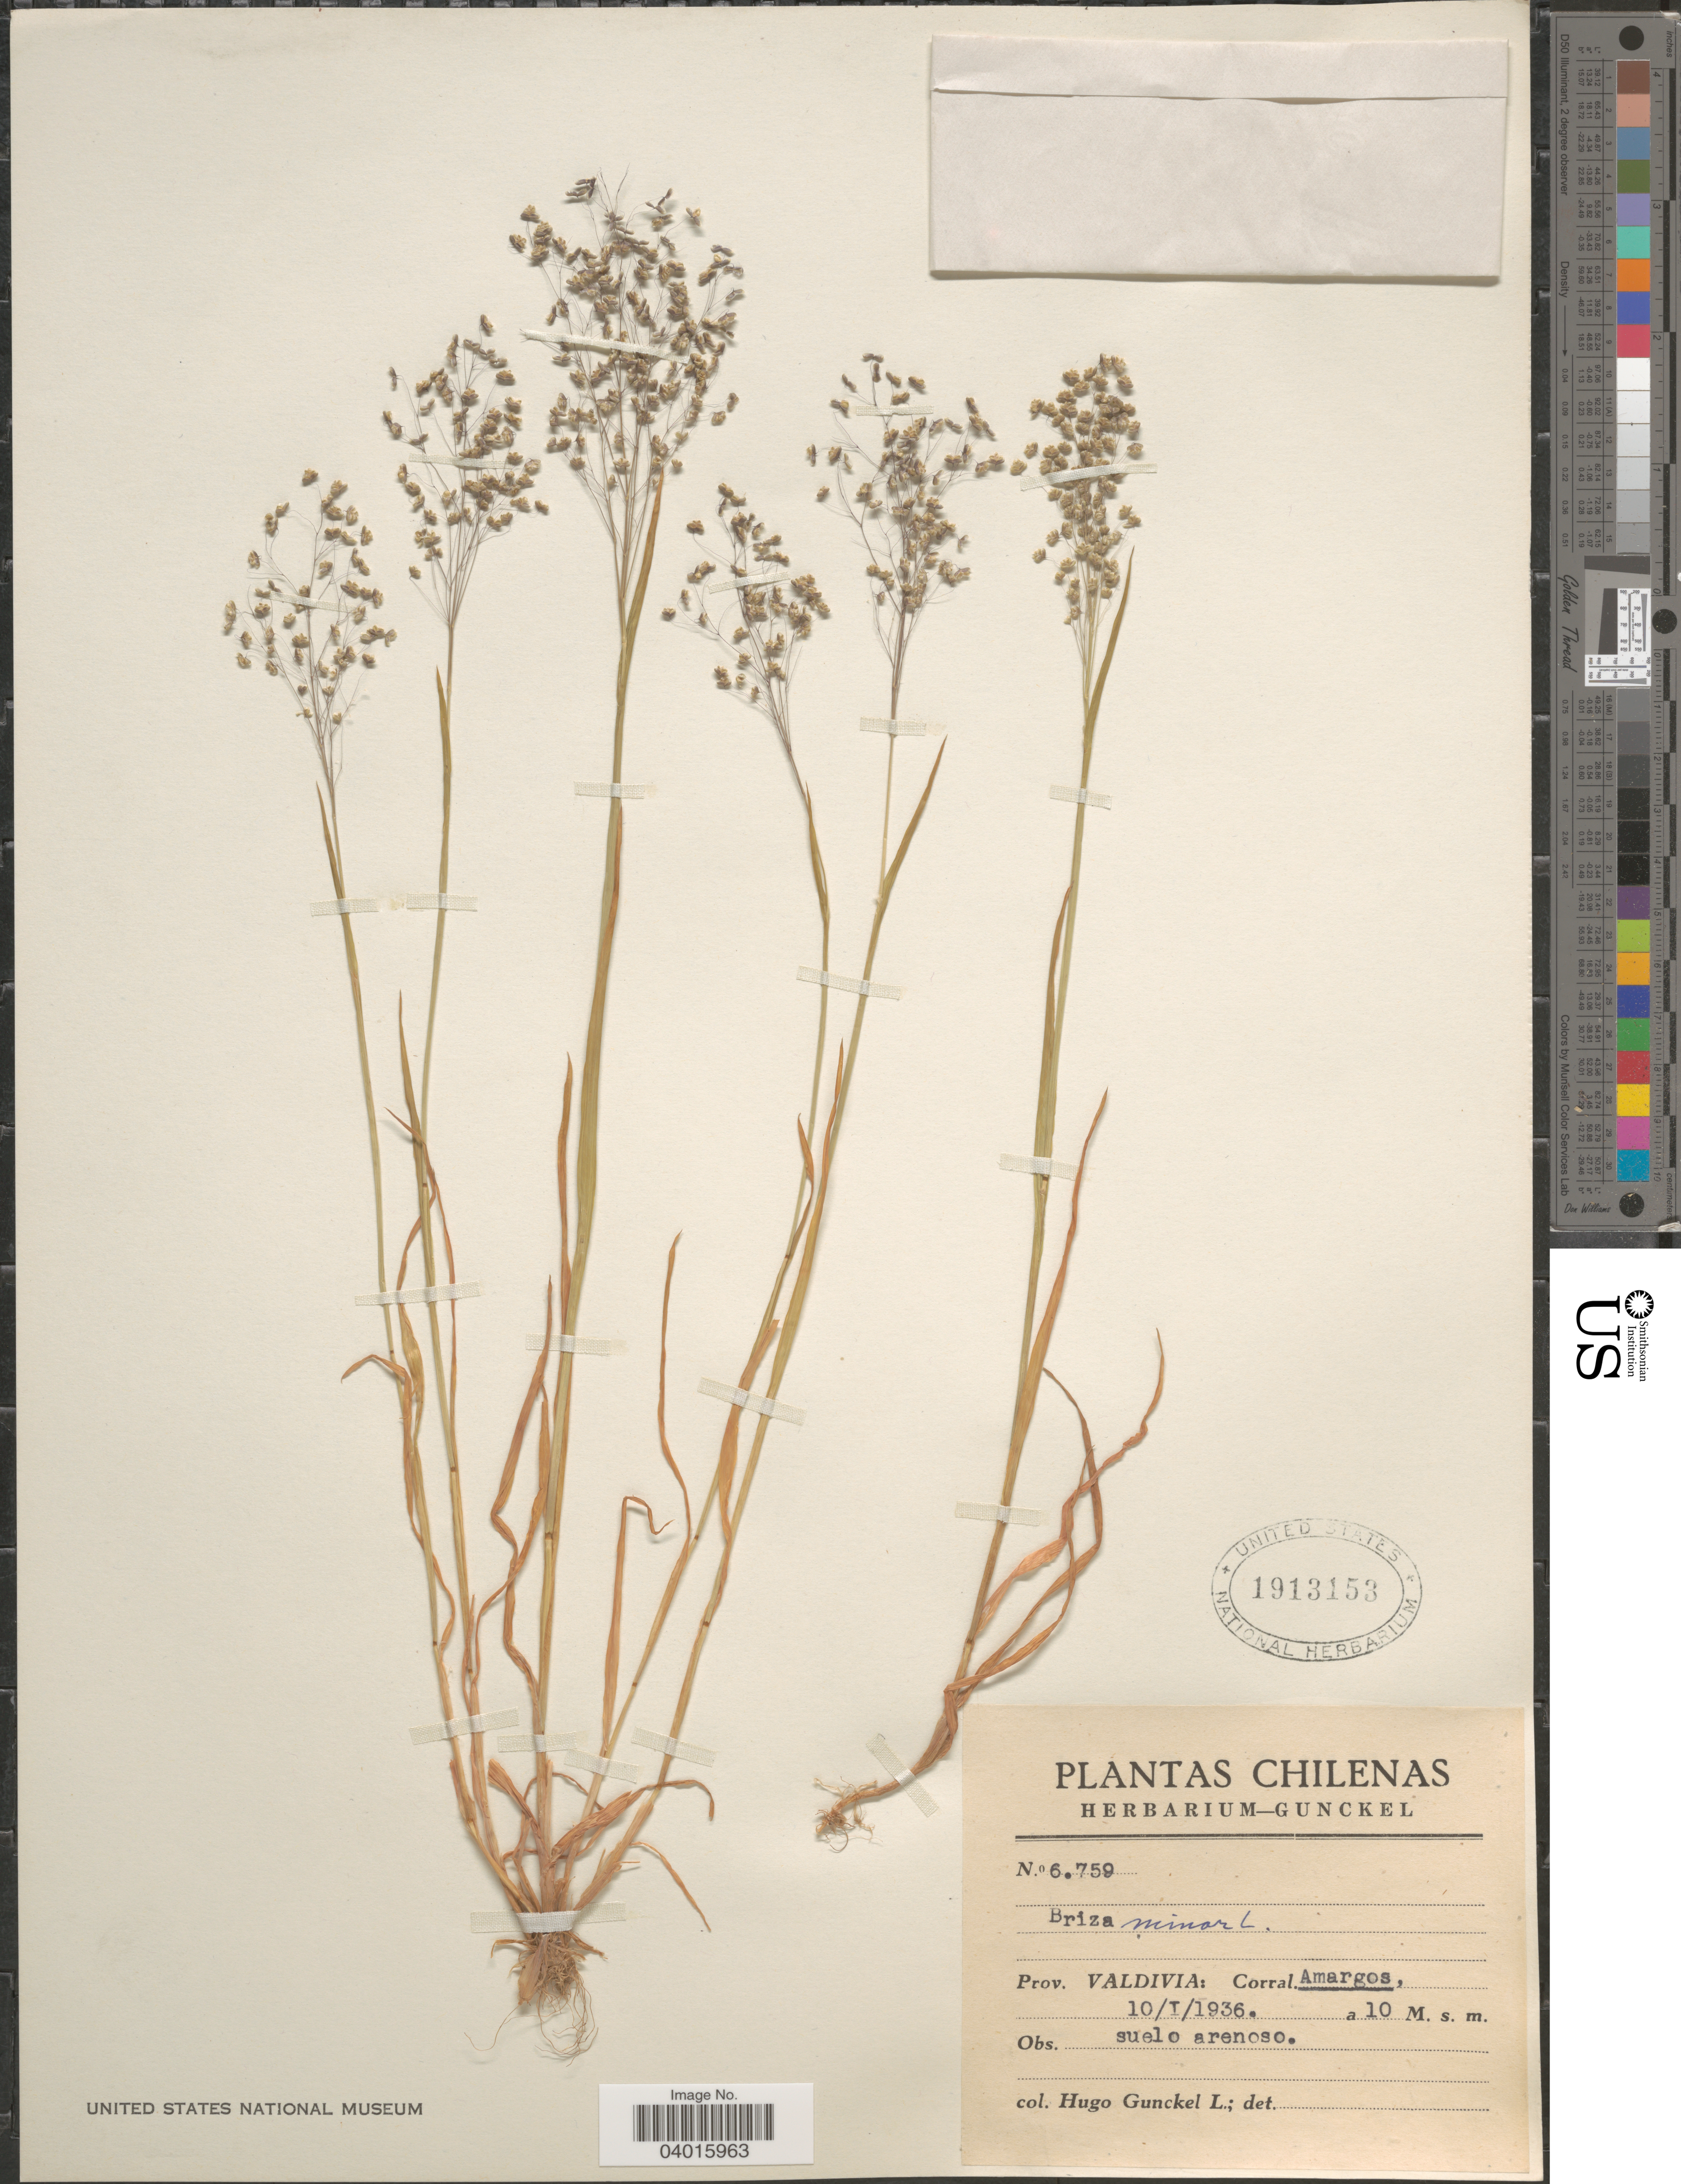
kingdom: Plantae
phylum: Tracheophyta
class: Liliopsida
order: Poales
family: Poaceae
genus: Briza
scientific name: Briza minor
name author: L.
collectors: H. Gunckel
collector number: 6759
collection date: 1936-01-10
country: Chile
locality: Prov. Valdivia: Corral.Amargos.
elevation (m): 10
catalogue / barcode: US 1913153